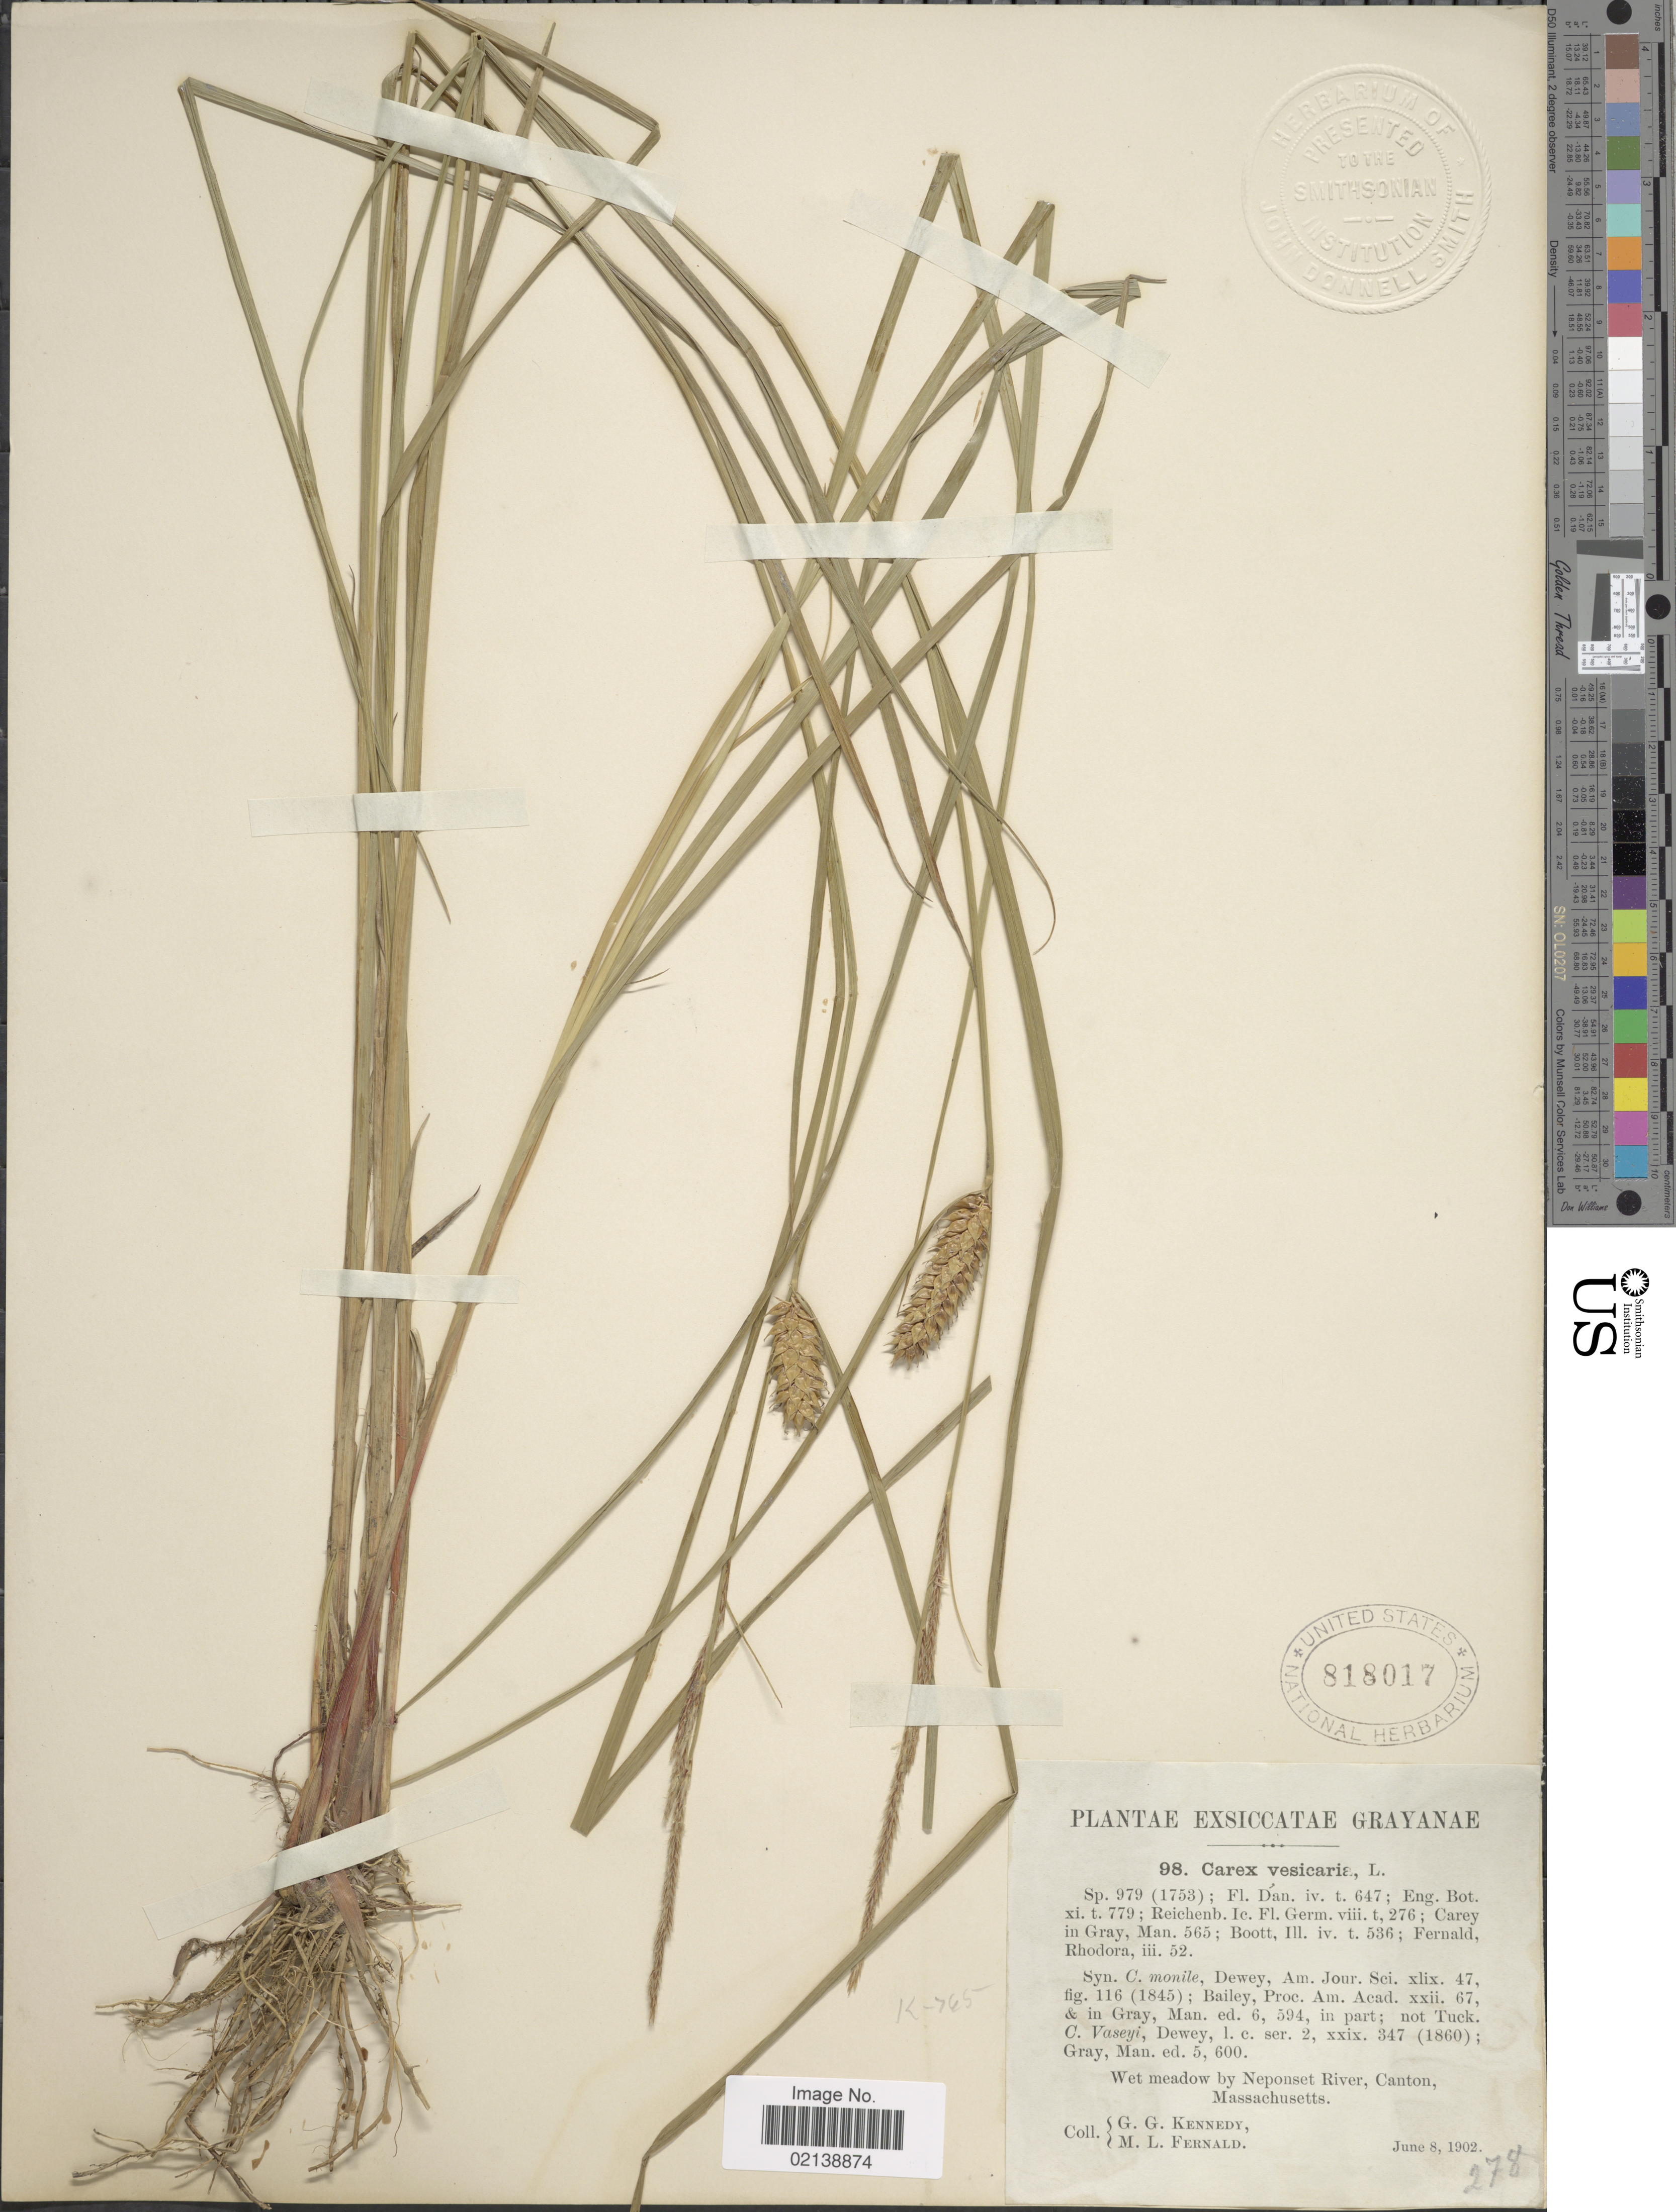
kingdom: Plantae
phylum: Tracheophyta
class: Liliopsida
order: Poales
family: Cyperaceae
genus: Carex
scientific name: Carex vesicaria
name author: L.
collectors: G. Kennedy & M. L. Fernald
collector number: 98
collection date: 1902-06-08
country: United States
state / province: Massachusetts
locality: Grayanae, Wet meadow by Neponset River, Canton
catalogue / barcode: US 818017